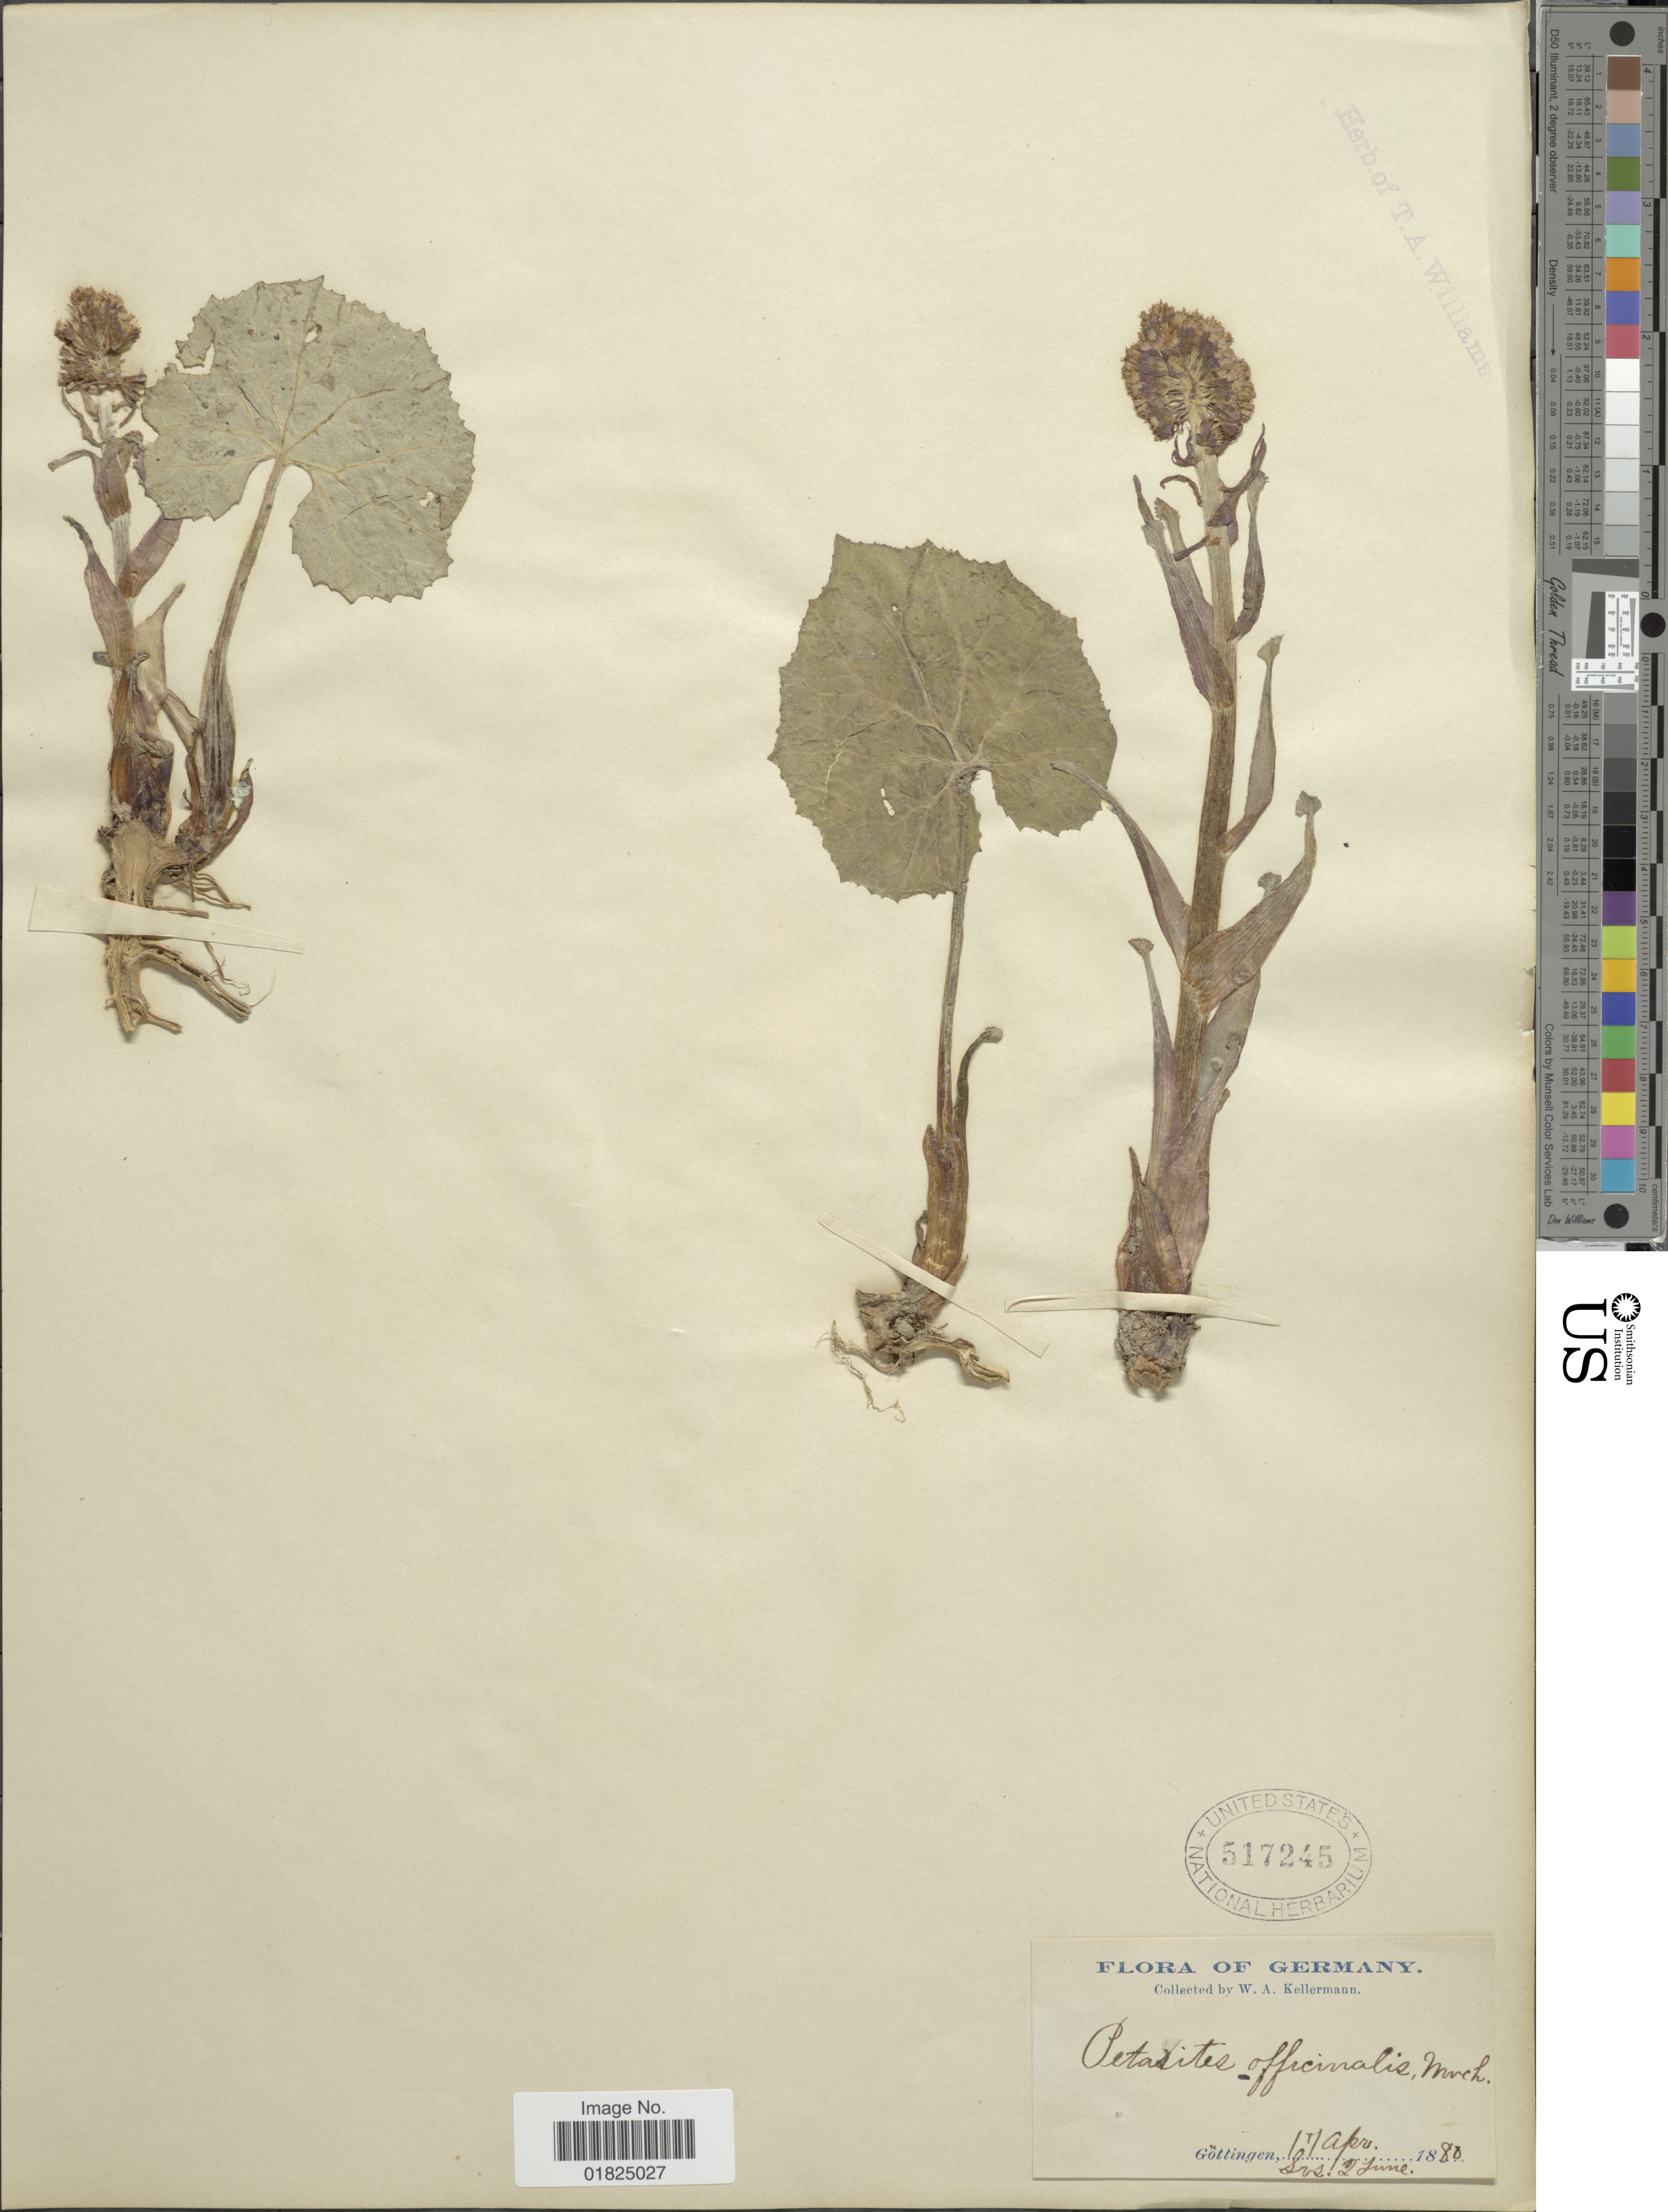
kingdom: Plantae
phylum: Tracheophyta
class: Magnoliopsida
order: Asterales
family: Asteraceae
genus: Petasites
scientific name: Petasites officinalis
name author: L.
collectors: W. Kellerman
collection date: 1880-04-17/1880-06-02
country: Germany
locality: Göttingen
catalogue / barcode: US 517245